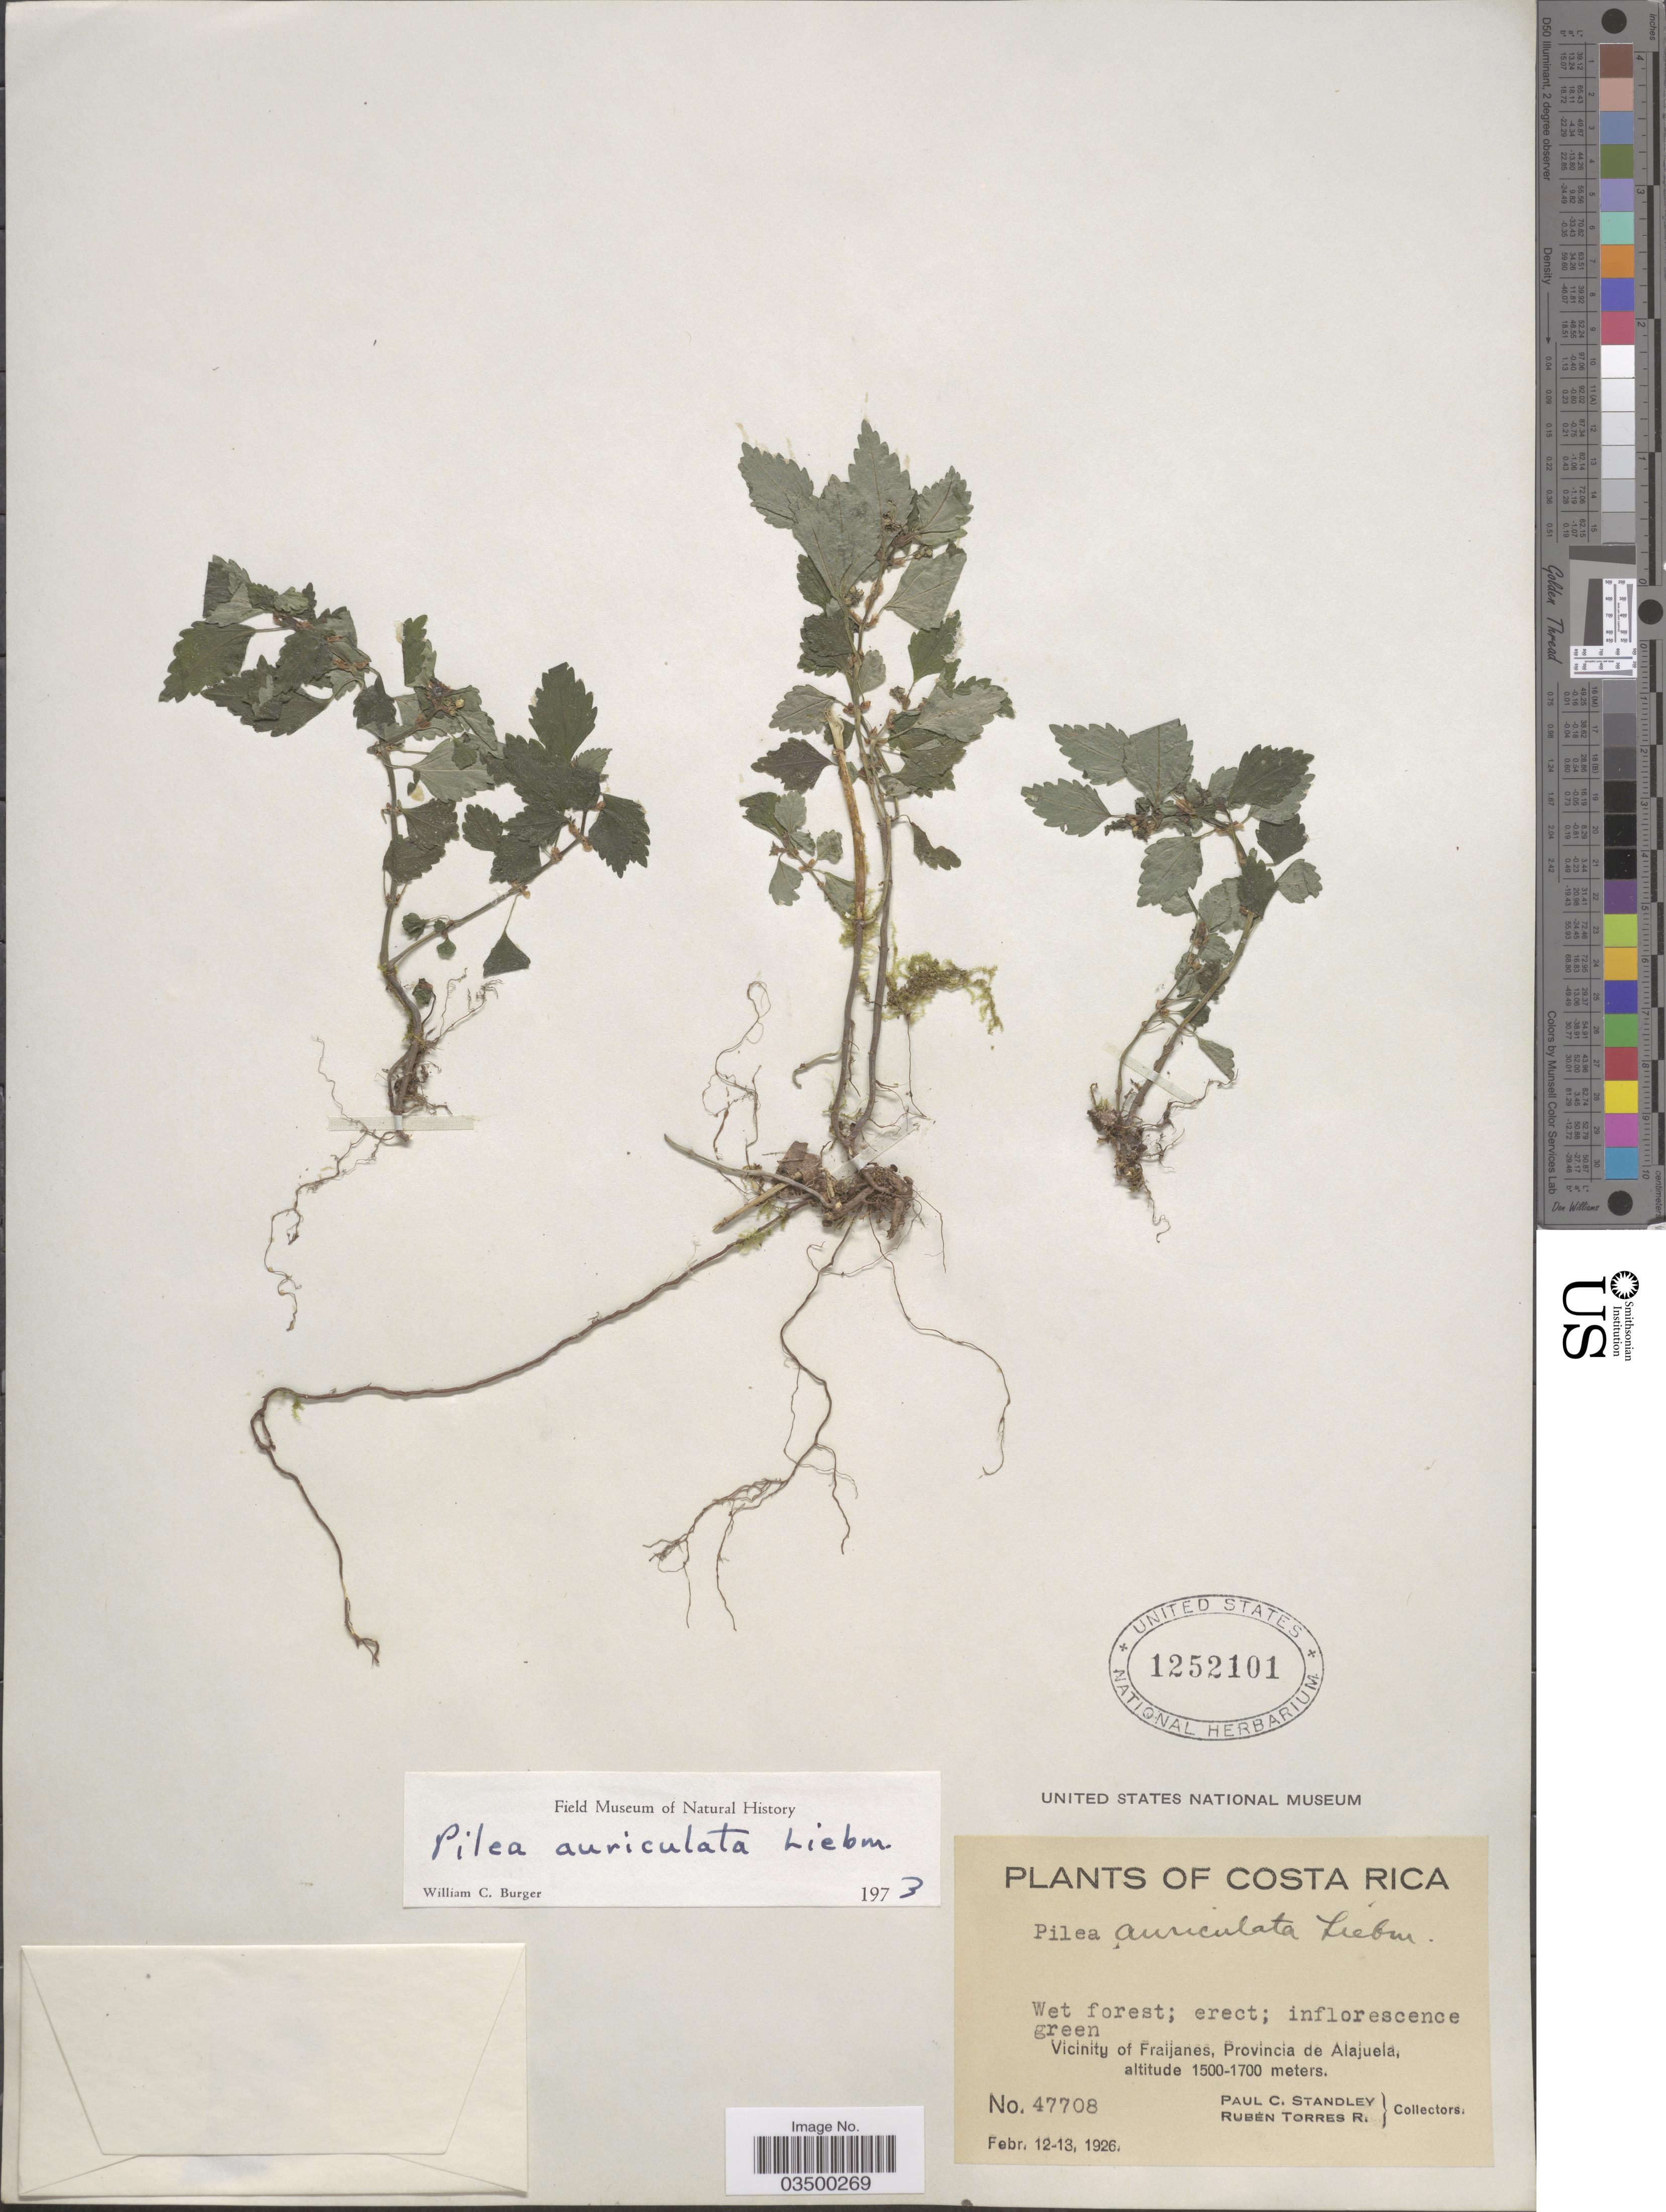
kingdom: Plantae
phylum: Tracheophyta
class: Magnoliopsida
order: Rosales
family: Urticaceae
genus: Pilea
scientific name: Pilea auriculata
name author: Liebm.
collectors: P. C. Standley & R. Torres Rojas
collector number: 47708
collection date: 1926-02-12/1926-02-13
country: Costa Rica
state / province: Alajuela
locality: Vicinity of Fraijanes.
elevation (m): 1500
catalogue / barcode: US 1252101